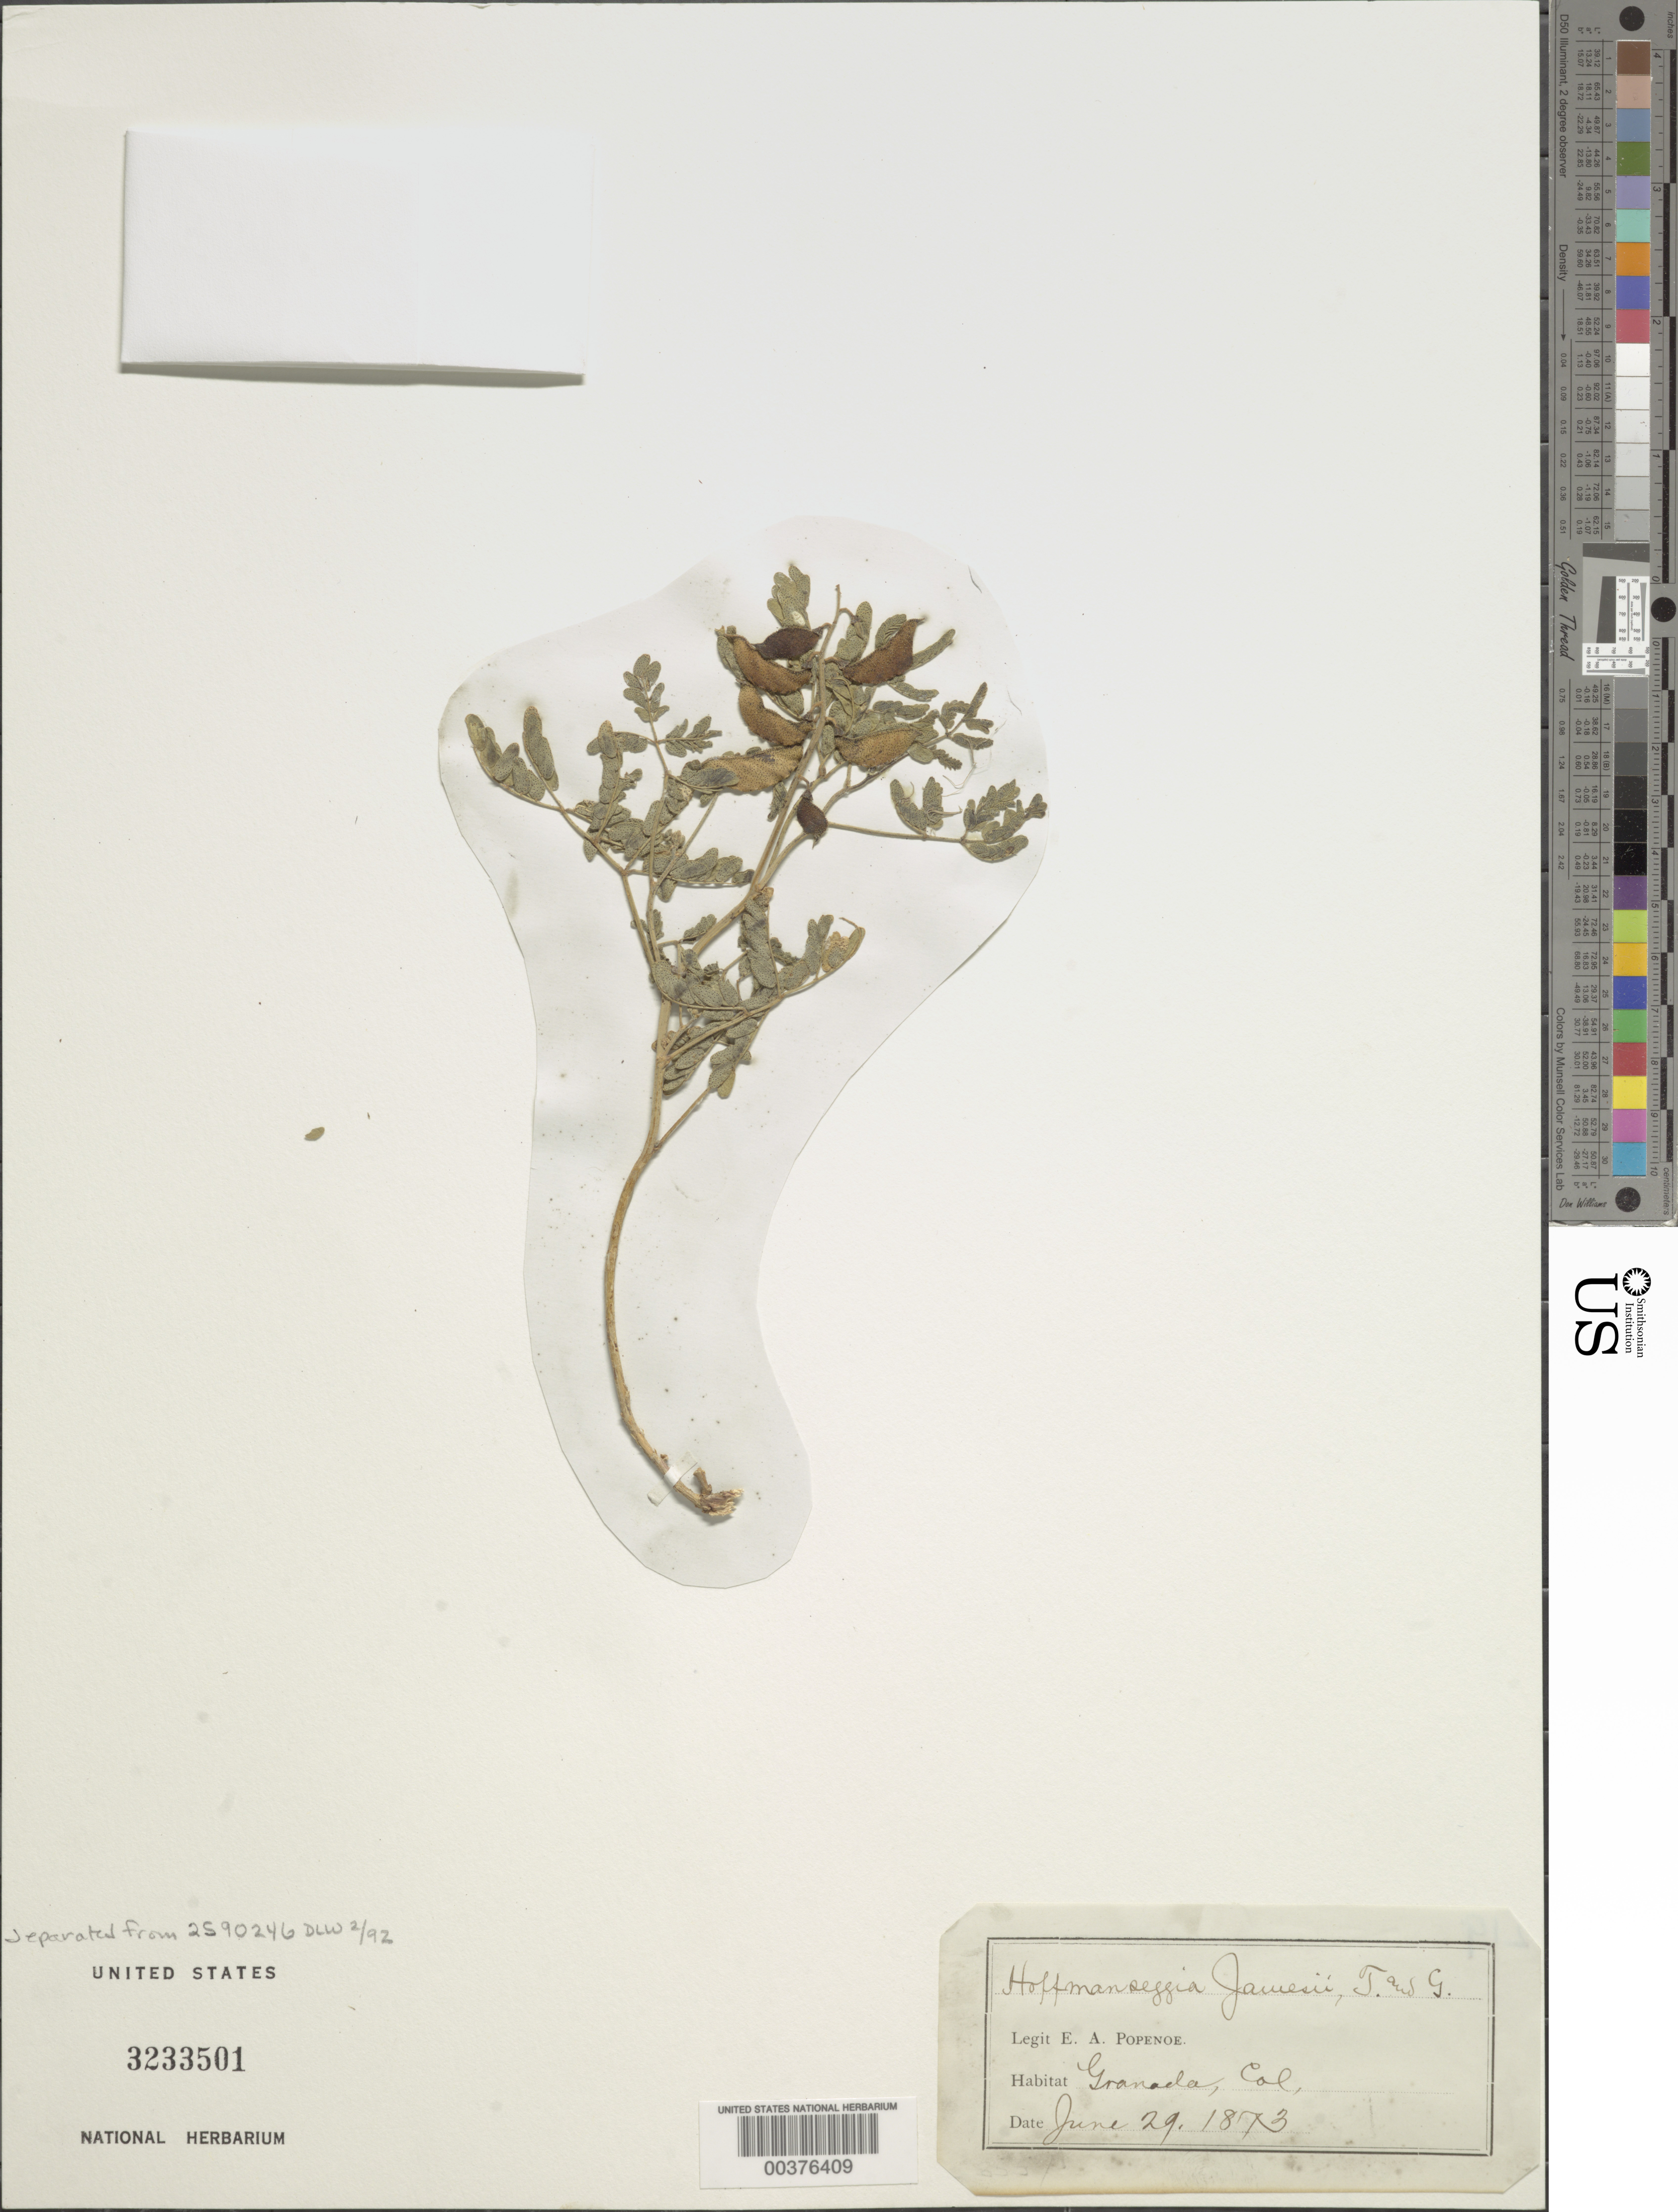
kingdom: Plantae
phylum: Tracheophyta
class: Magnoliopsida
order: Fabales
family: Fabaceae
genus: Pomaria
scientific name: Pomaria jamesii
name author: (Torr. & A. Gray) Walp.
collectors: E. Popenoe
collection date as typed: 29 Jun 1873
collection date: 1873-06-29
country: United States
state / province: Colorado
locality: Granada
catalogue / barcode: US 3233501